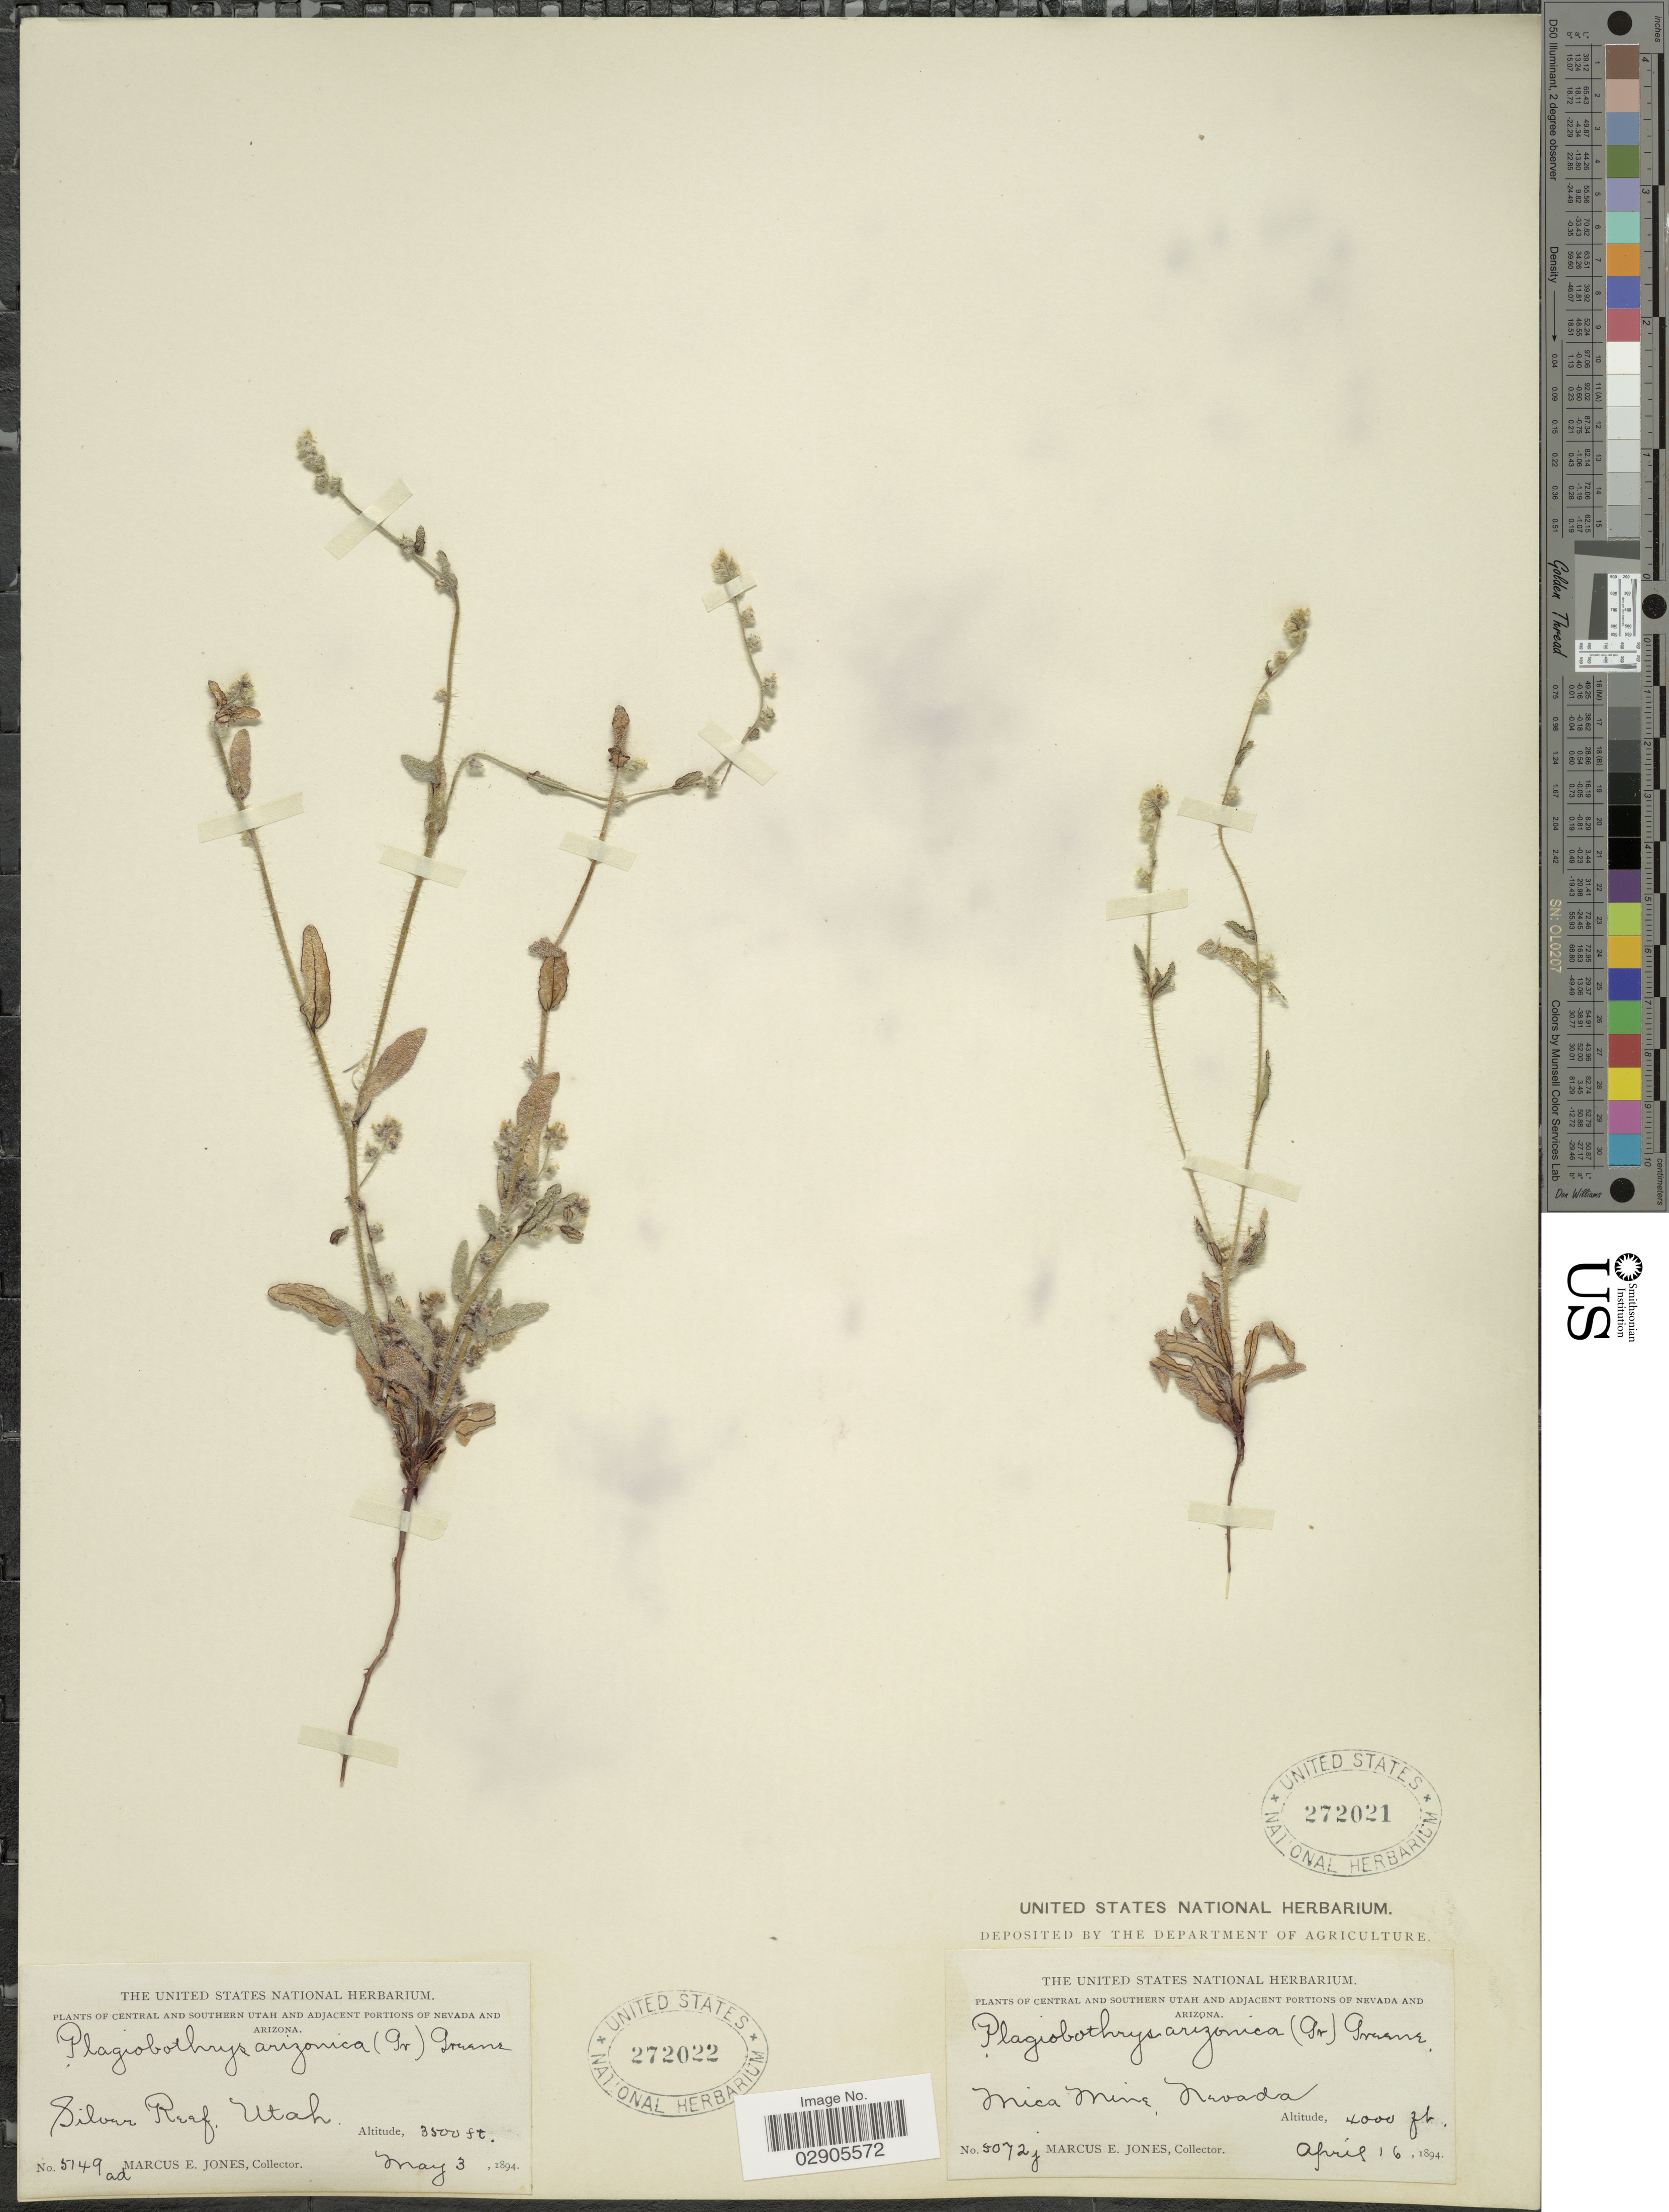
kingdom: Plantae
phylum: Tracheophyta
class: Magnoliopsida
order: Boraginales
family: Boraginaceae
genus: Plagiobothrys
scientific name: Plagiobothrys arizonicus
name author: (A. Gray) Greene ex A. Gray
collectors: M. E. Jones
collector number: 5149ad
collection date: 1894-05-03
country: United States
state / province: Utah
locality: Central and Southern Utah . Silvar Reaf.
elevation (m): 1067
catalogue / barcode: US 272022-2